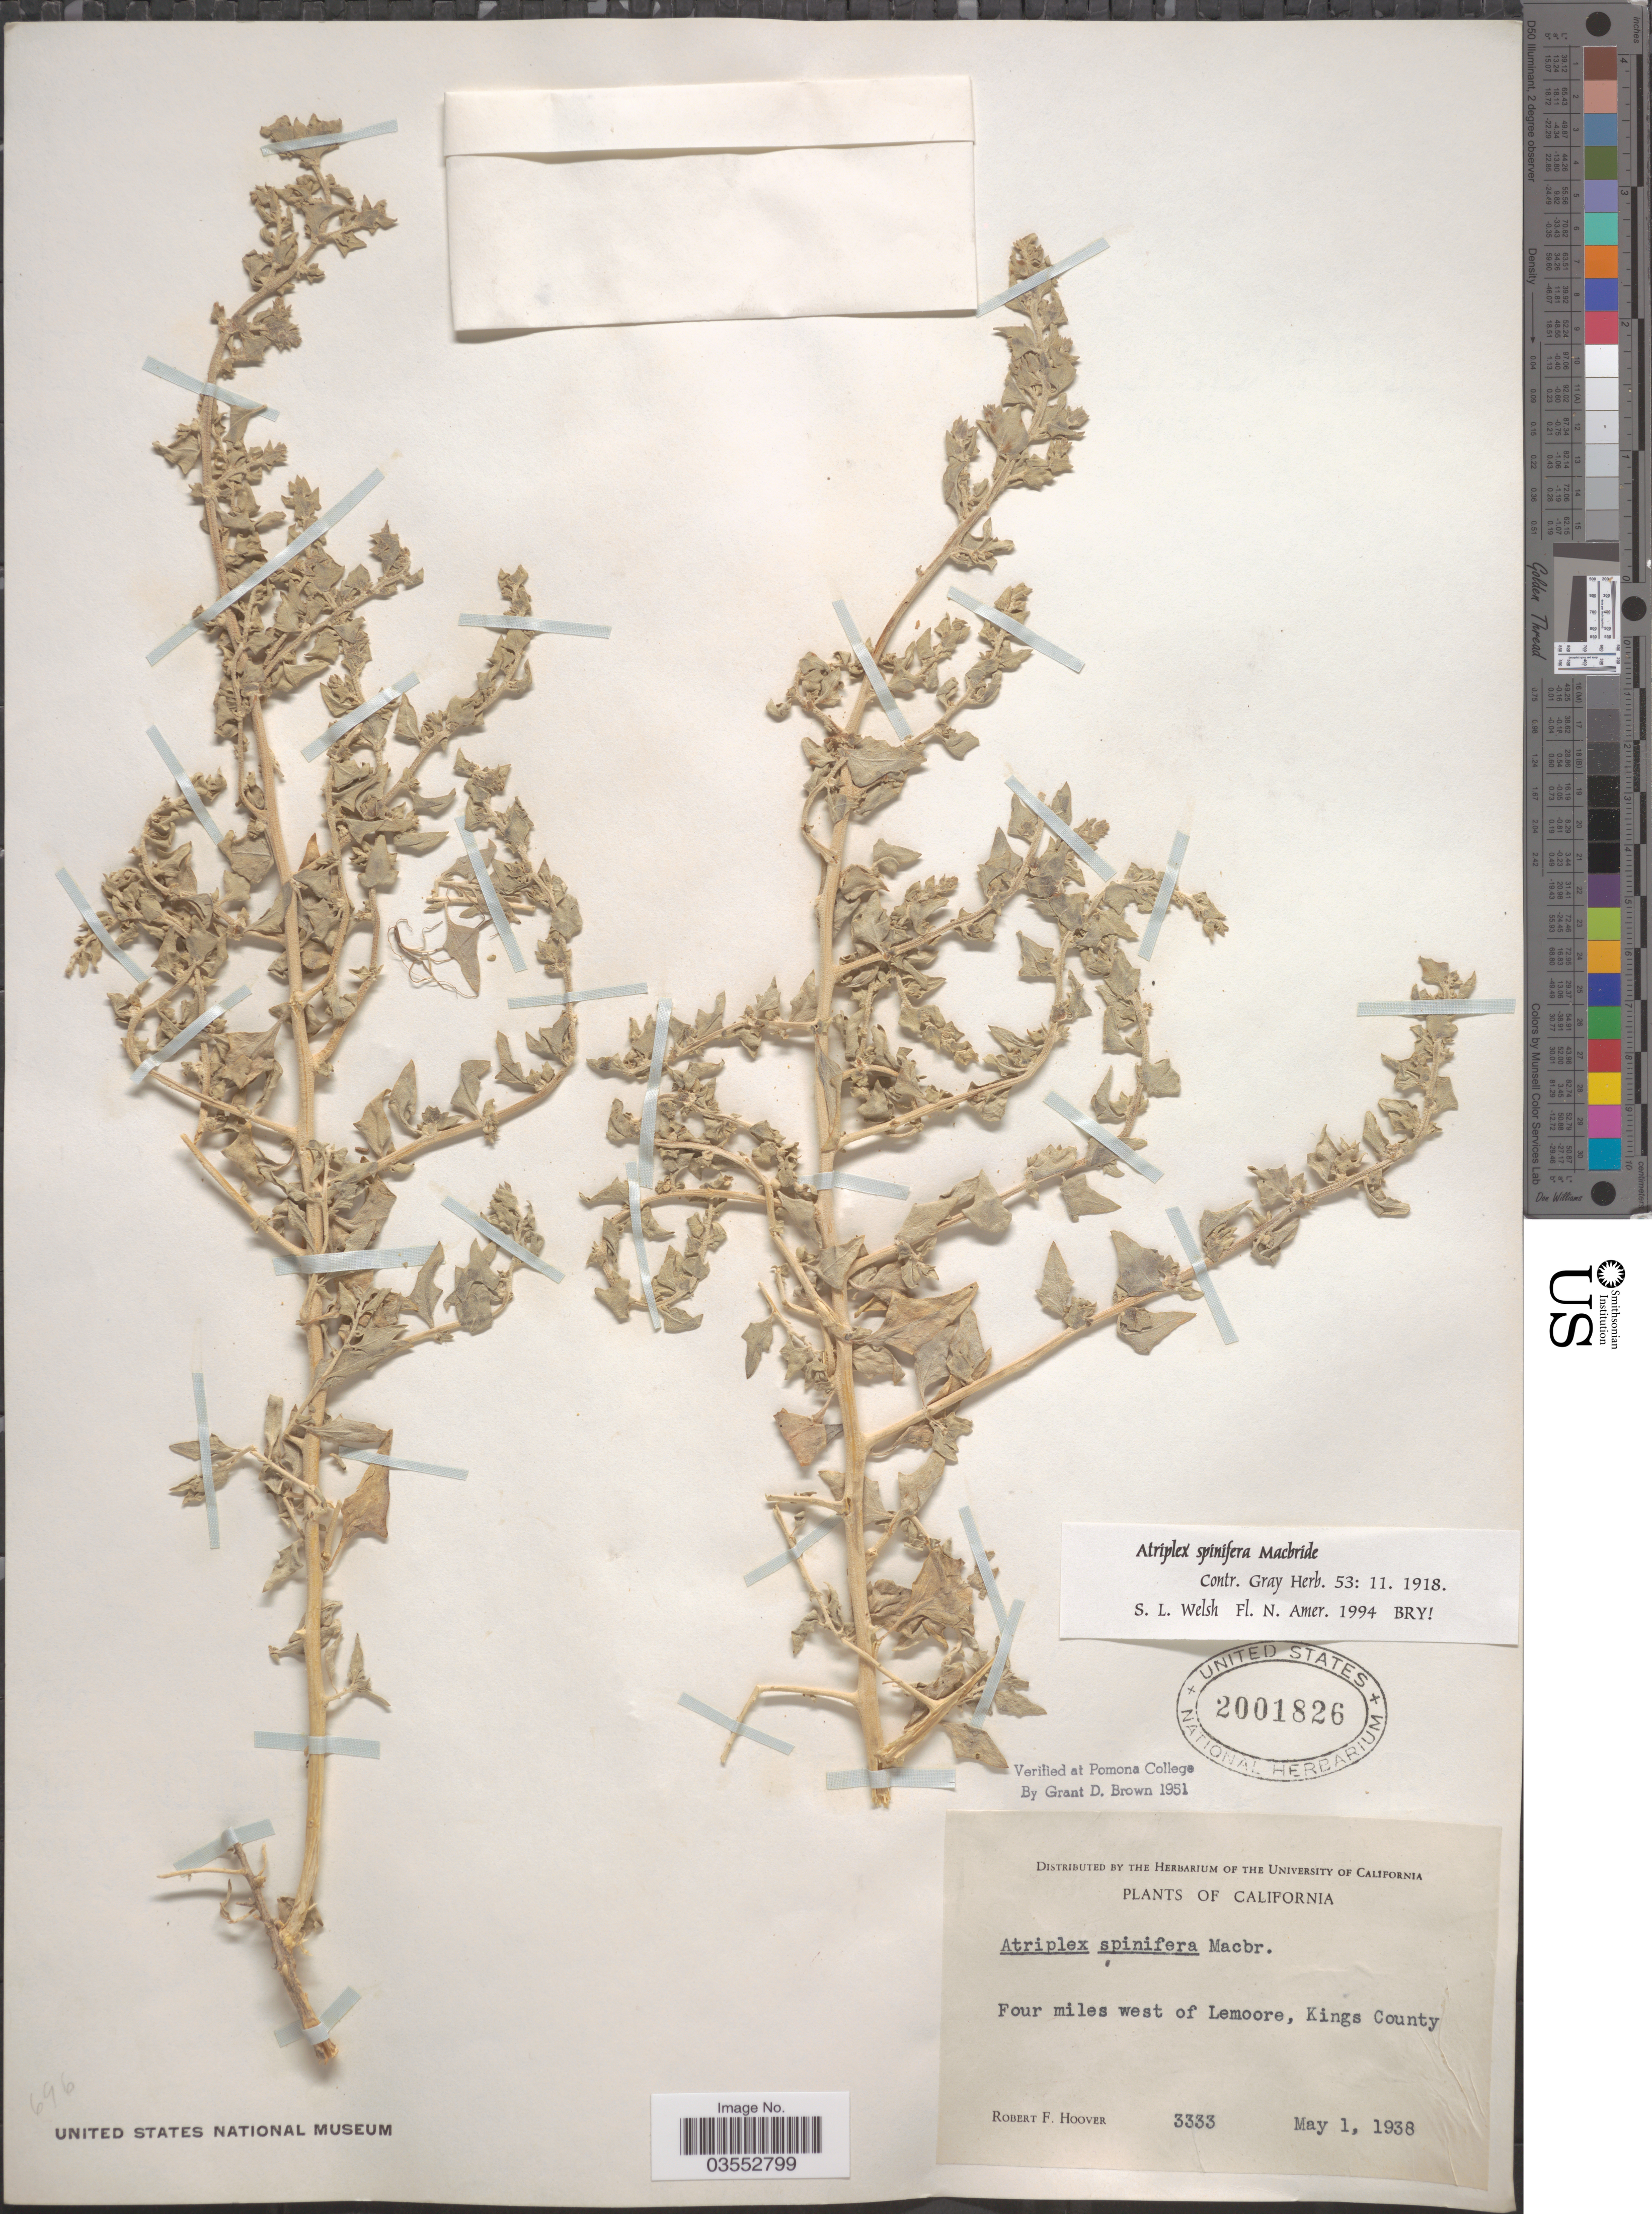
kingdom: Plantae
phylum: Tracheophyta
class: Magnoliopsida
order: Caryophyllales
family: Amaranthaceae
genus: Atriplex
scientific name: Atriplex spinifera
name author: J.F. Macbr.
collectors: R. F. Hoover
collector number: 3333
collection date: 1938-05-01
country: United States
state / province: California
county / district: Kings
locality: Four miles west of Lemoore, Kings County.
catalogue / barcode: US 2001826